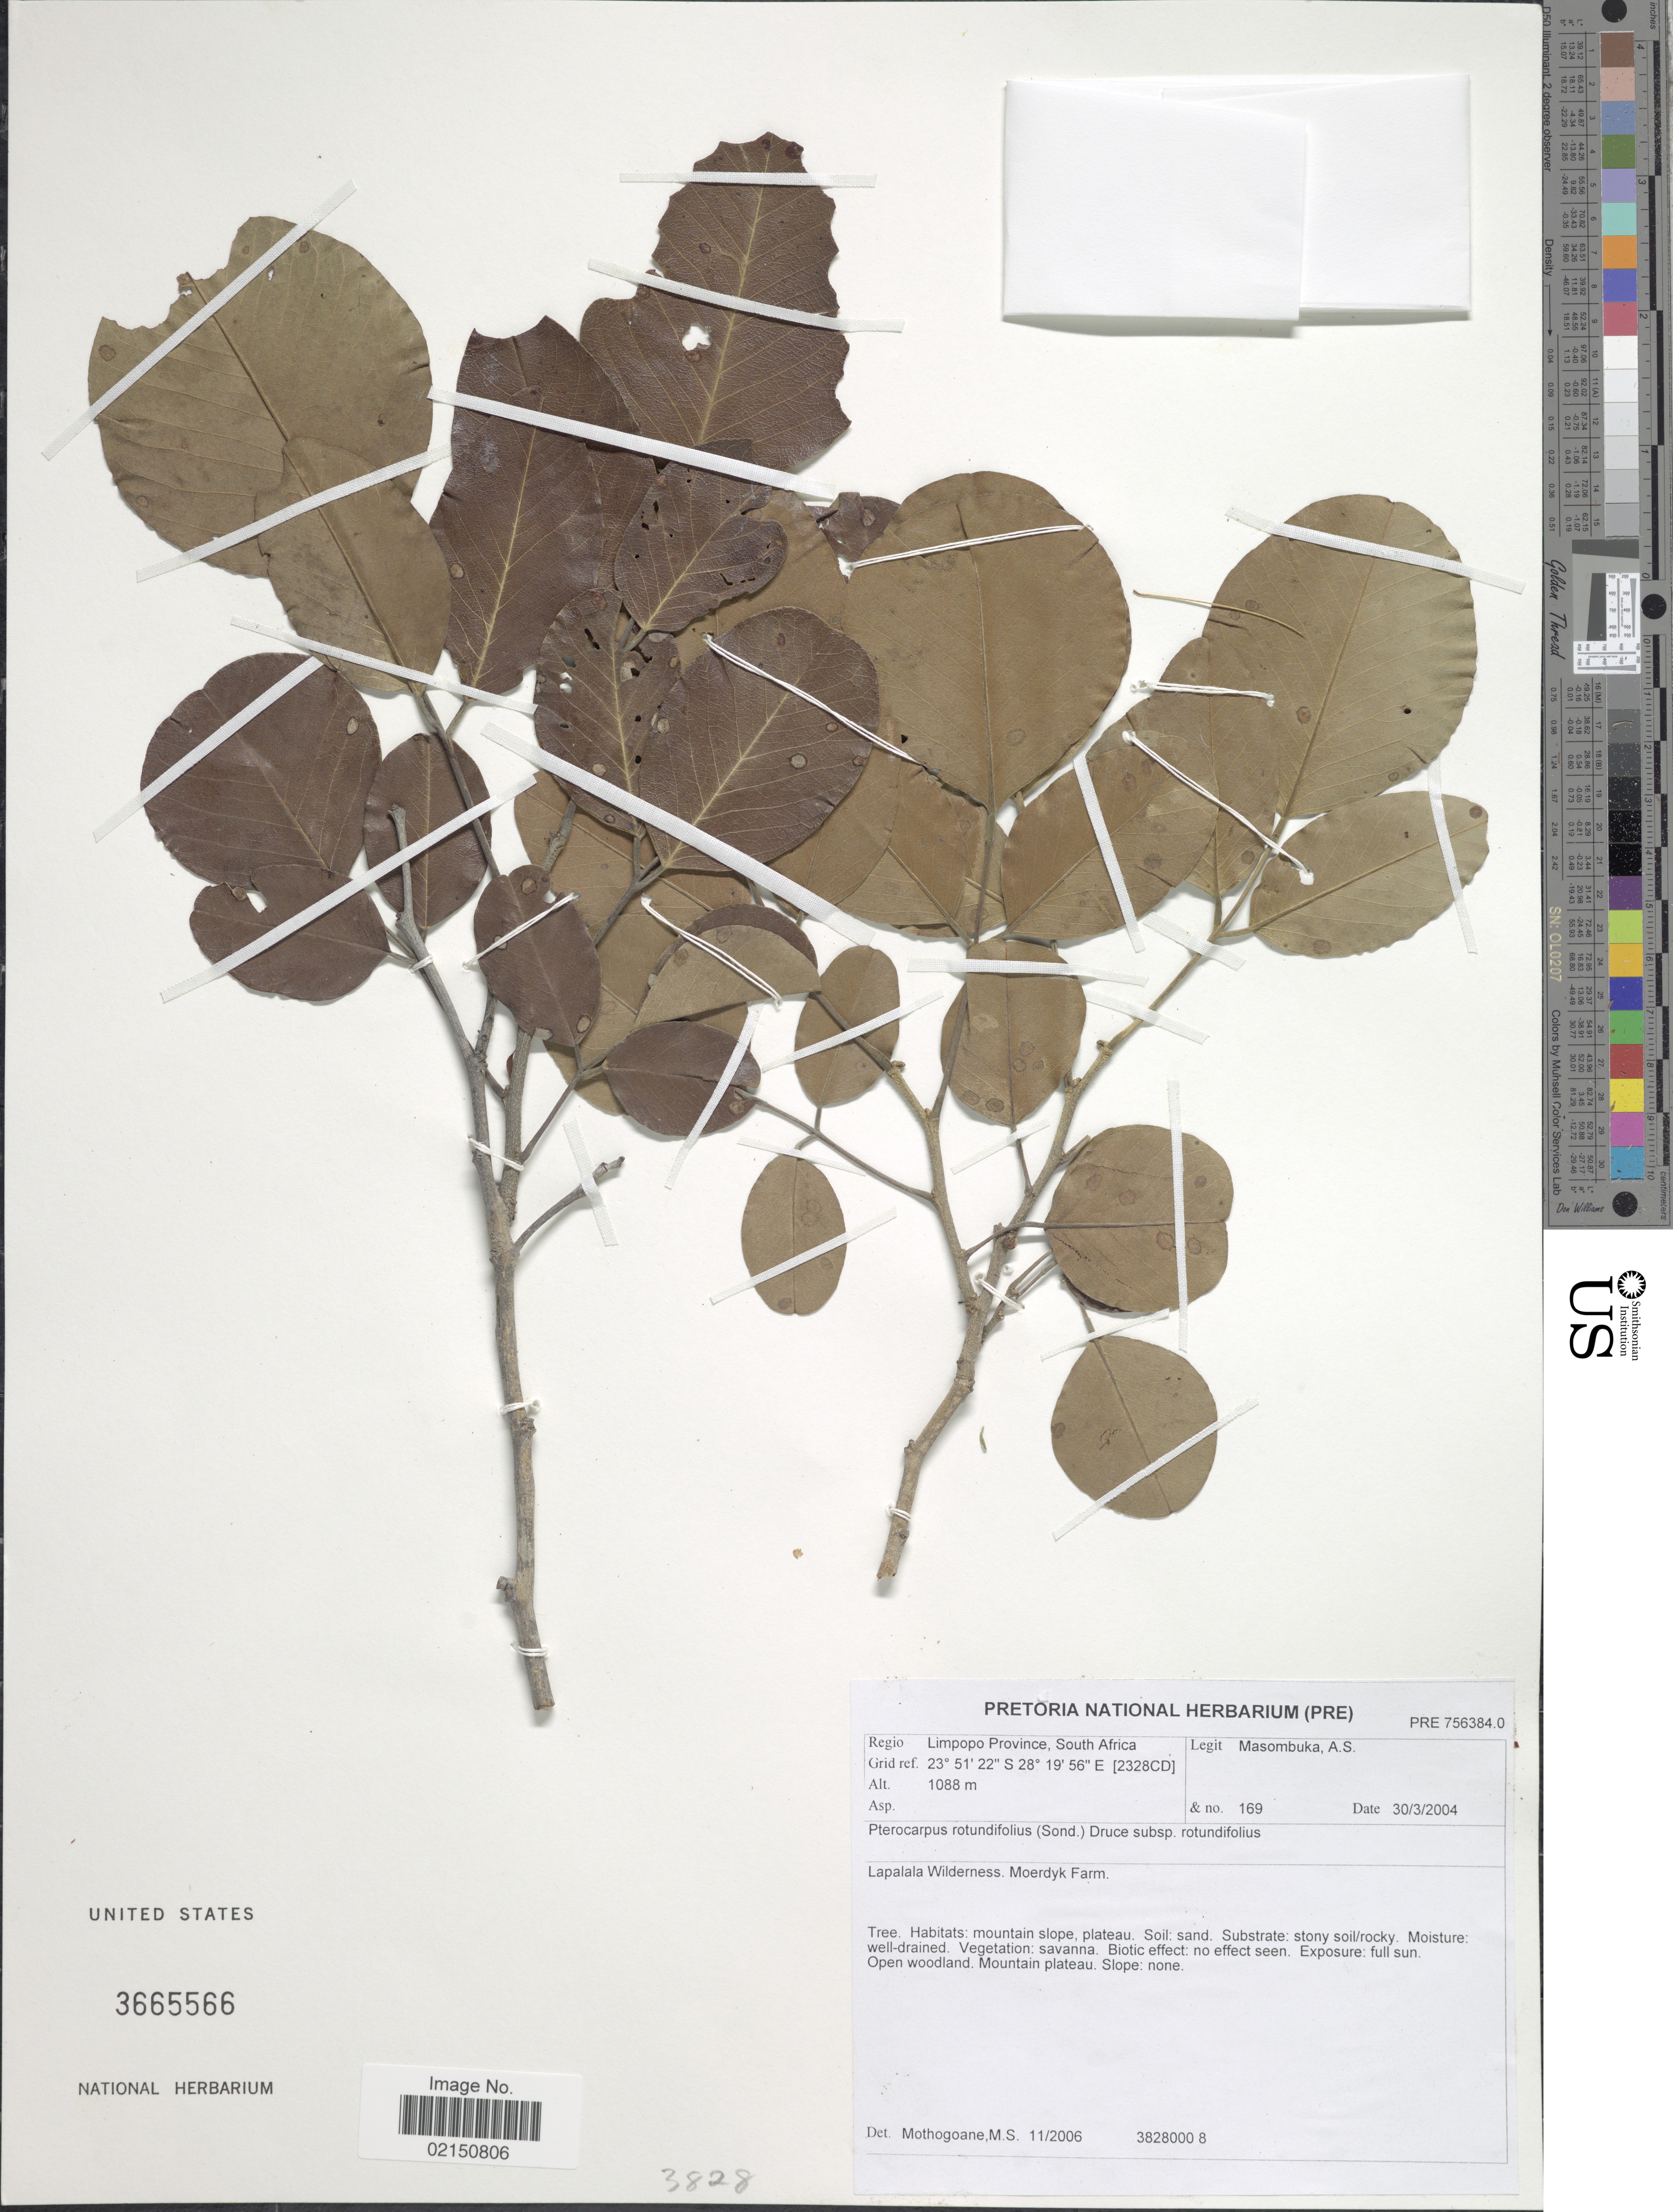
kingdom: Plantae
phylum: Tracheophyta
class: Magnoliopsida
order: Fabales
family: Fabaceae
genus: Pterocarpus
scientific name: Pterocarpus rotundifolius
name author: (Sond.) Druce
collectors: A. Masombuka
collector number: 169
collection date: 2004-03-30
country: South Africa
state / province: Limpopo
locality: Lapalala Wilderness. Moerdyk Farm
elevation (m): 1088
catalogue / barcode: US 3665566